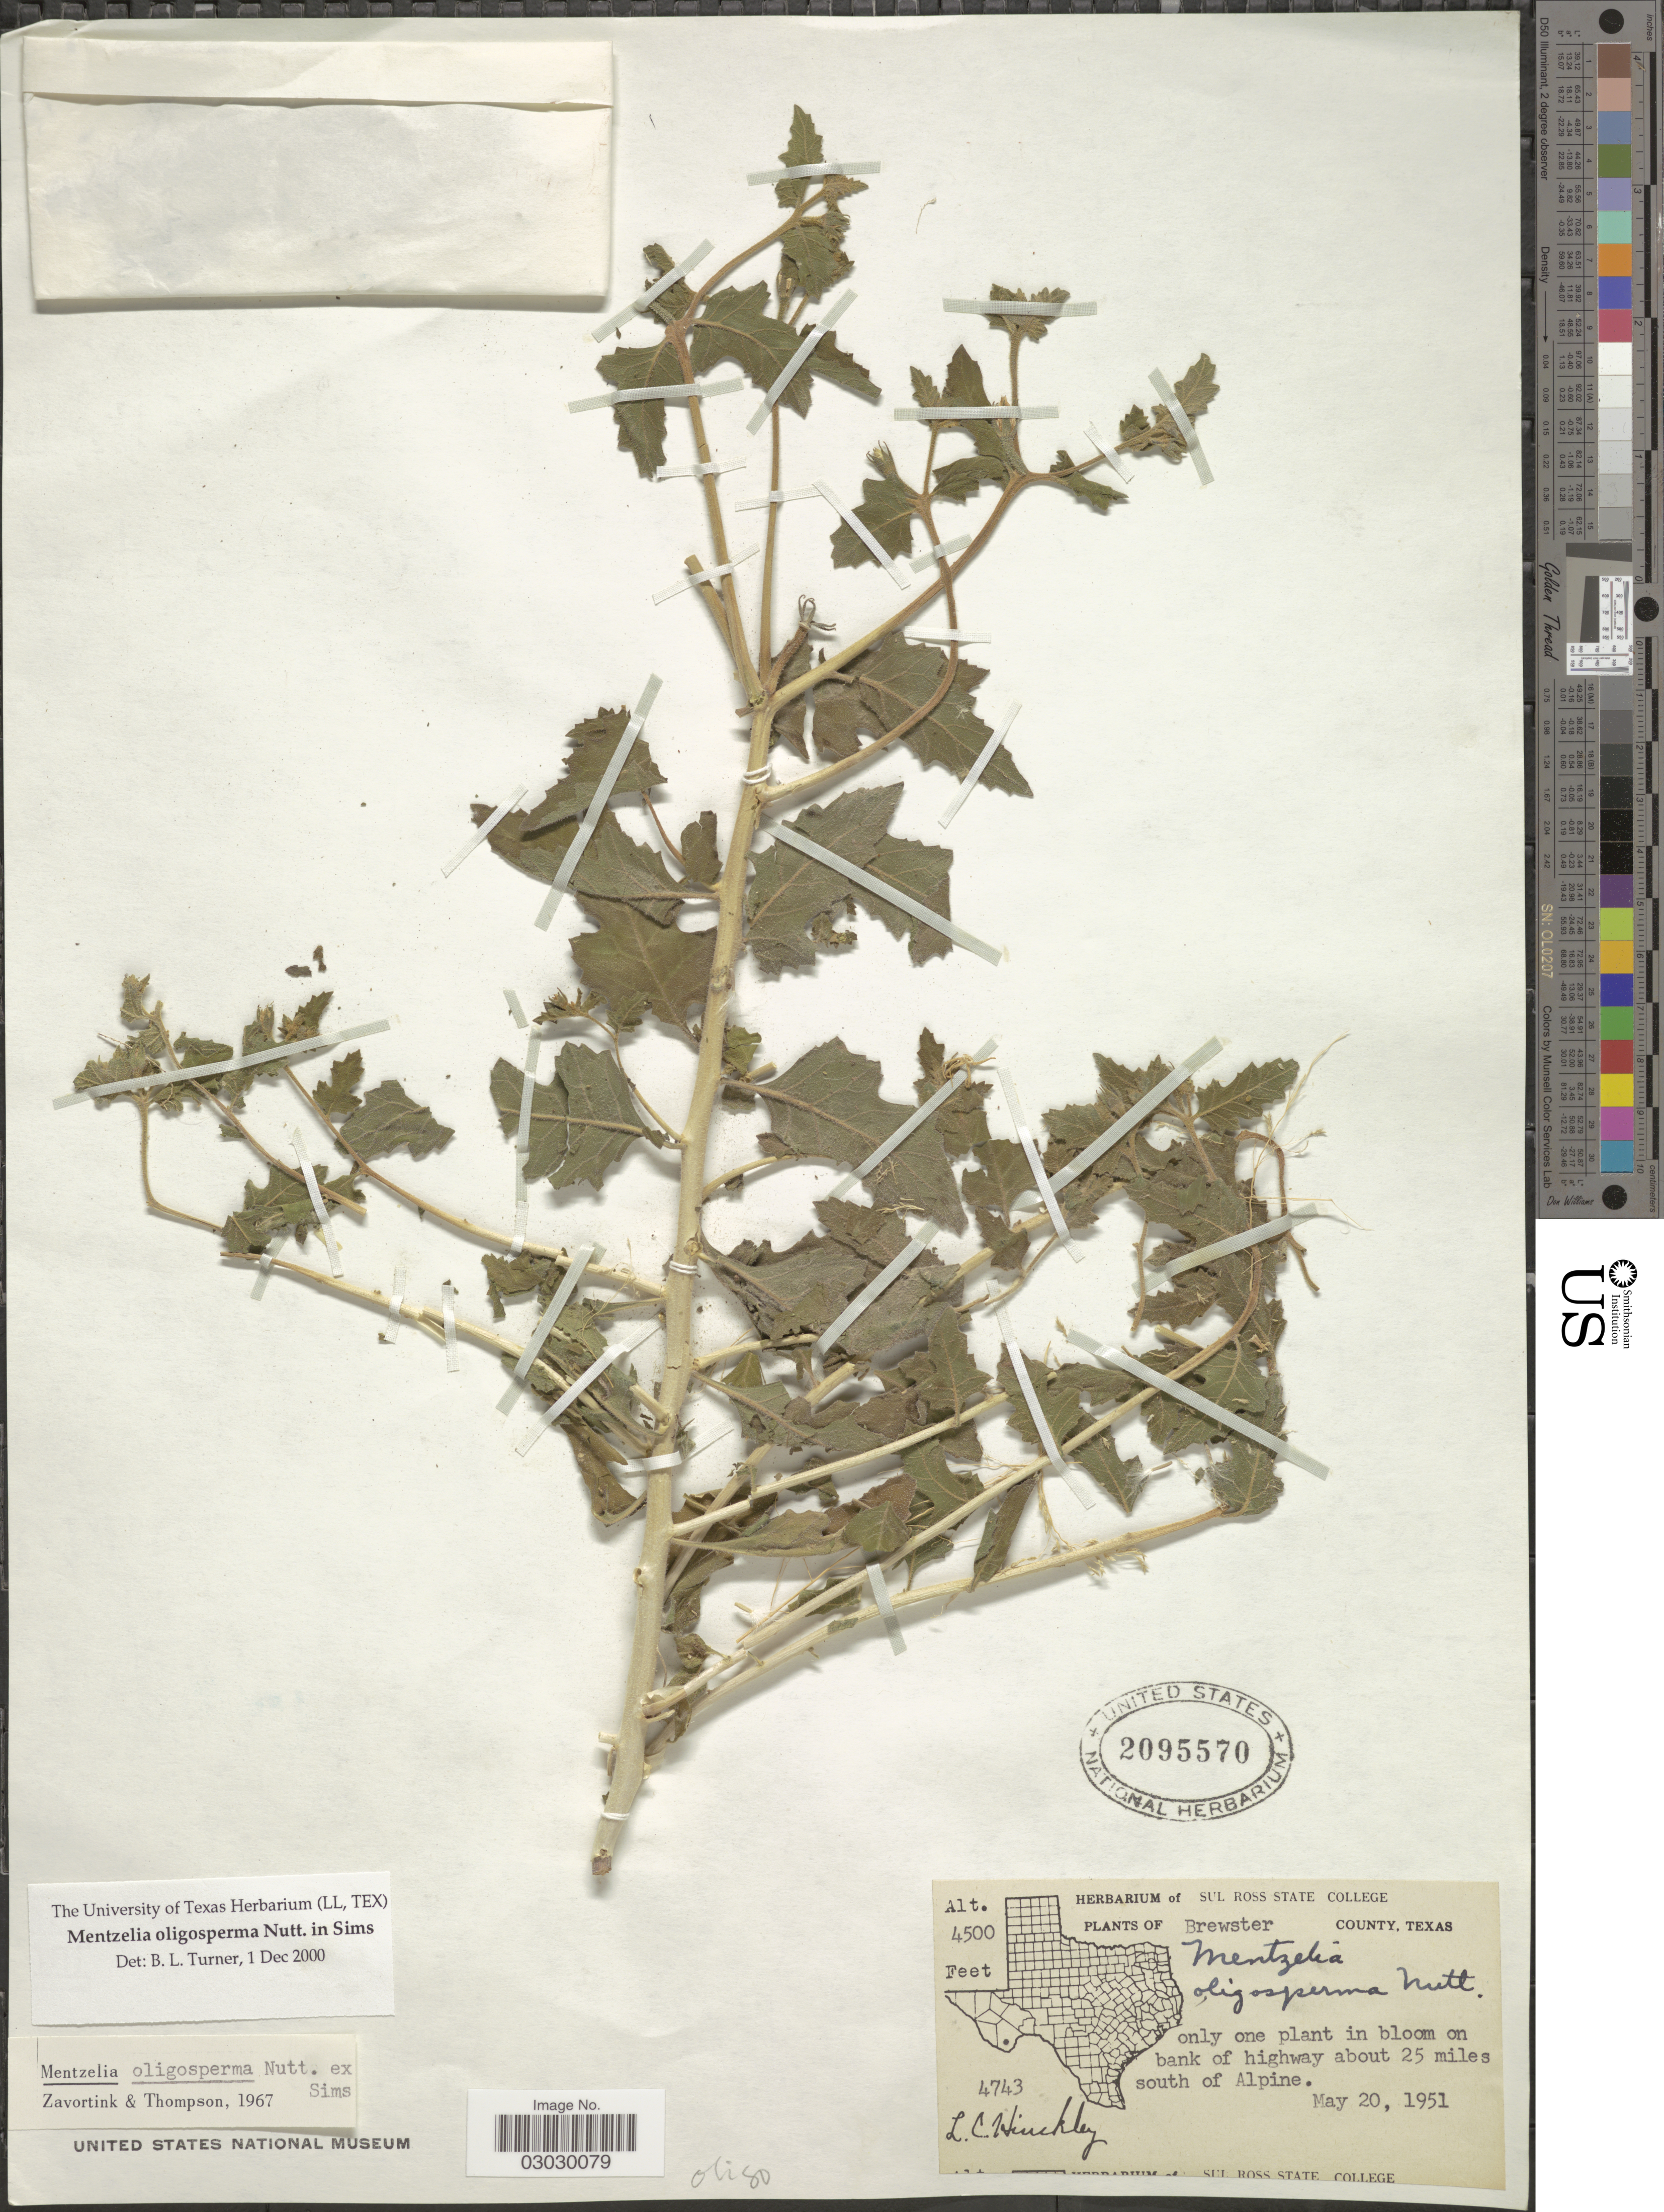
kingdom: Plantae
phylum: Tracheophyta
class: Magnoliopsida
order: Cornales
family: Loasaceae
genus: Mentzelia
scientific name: Mentzelia oligosperma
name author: Nutt. ex Sims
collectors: L. Hinckley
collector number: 4743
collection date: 1951-05-20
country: United States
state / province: Texas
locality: Brewster County. Only one plant in bloom on bank of highway about 25 miles south of Alpine.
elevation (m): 1372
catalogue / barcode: US 2095570